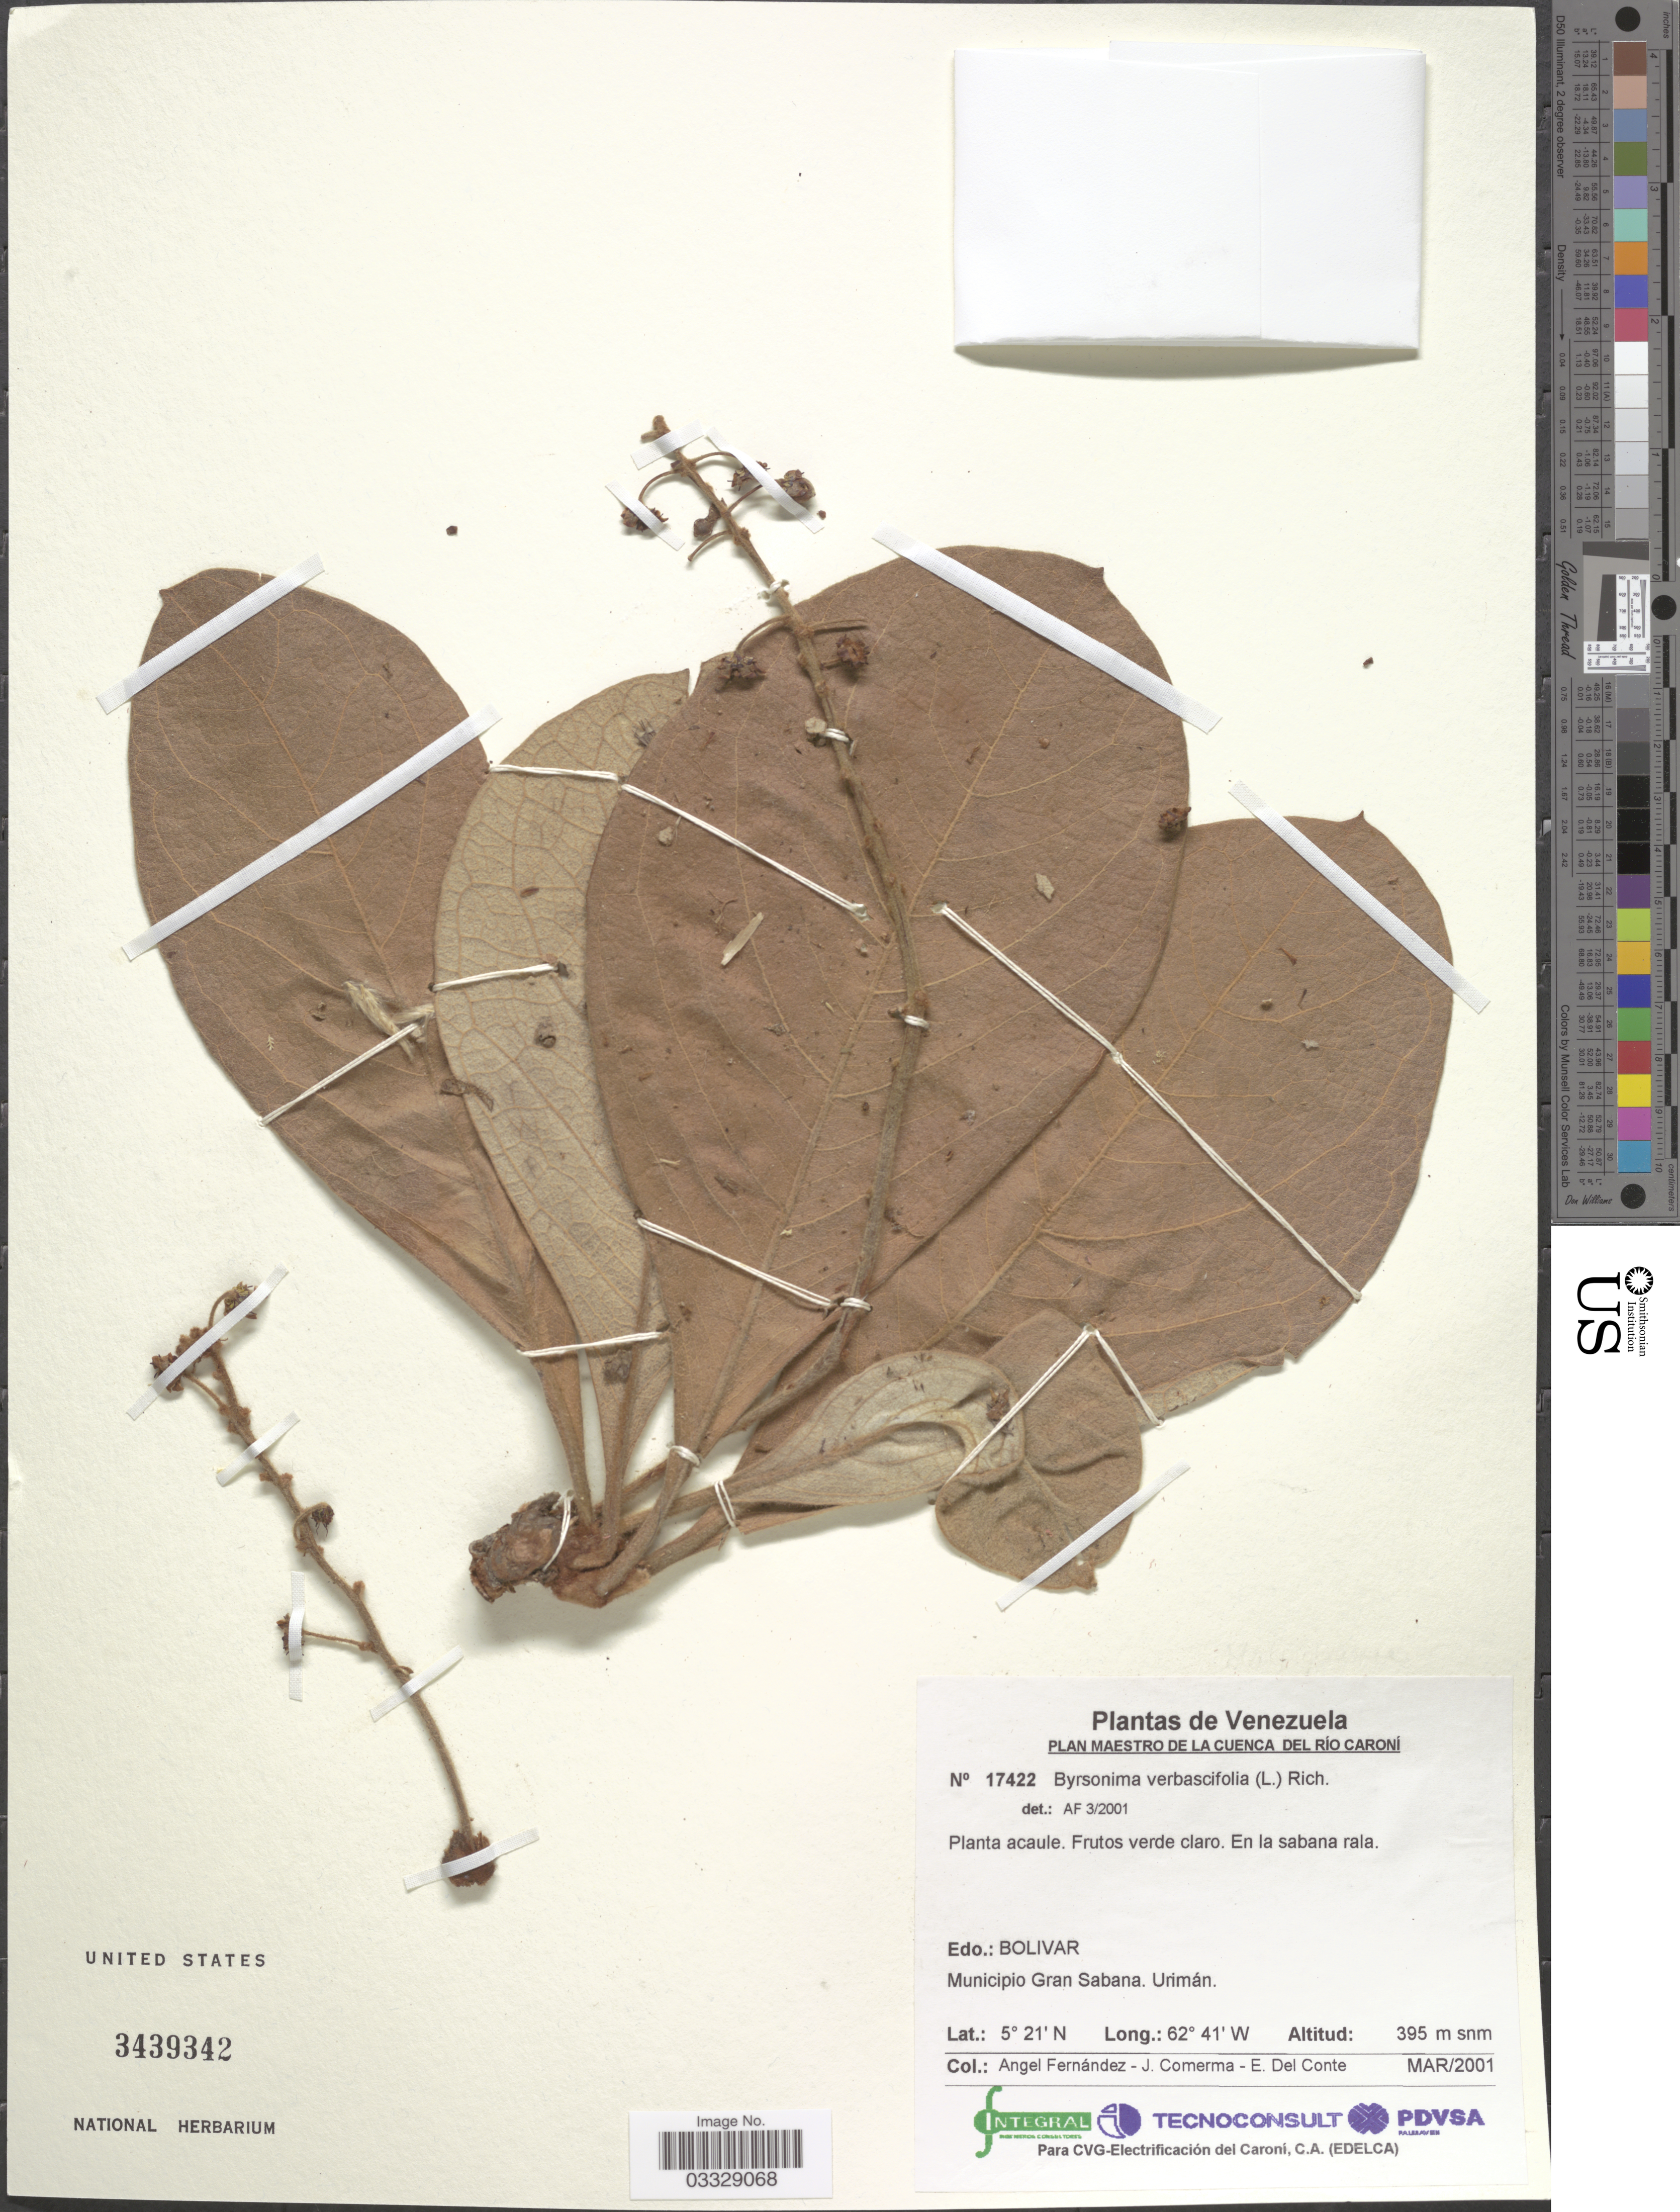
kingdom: Plantae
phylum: Tracheophyta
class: Magnoliopsida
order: Malpighiales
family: Malpighiaceae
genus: Byrsonima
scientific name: Byrsonima verbascifolia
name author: (L.) DC.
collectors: Á. Fernández, J. Comerma & E. Del Conte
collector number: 17422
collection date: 2001-03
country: Venezuela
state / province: Bolivar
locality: Municipio Gran Sabana. Urimán.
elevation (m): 395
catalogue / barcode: US 3439342